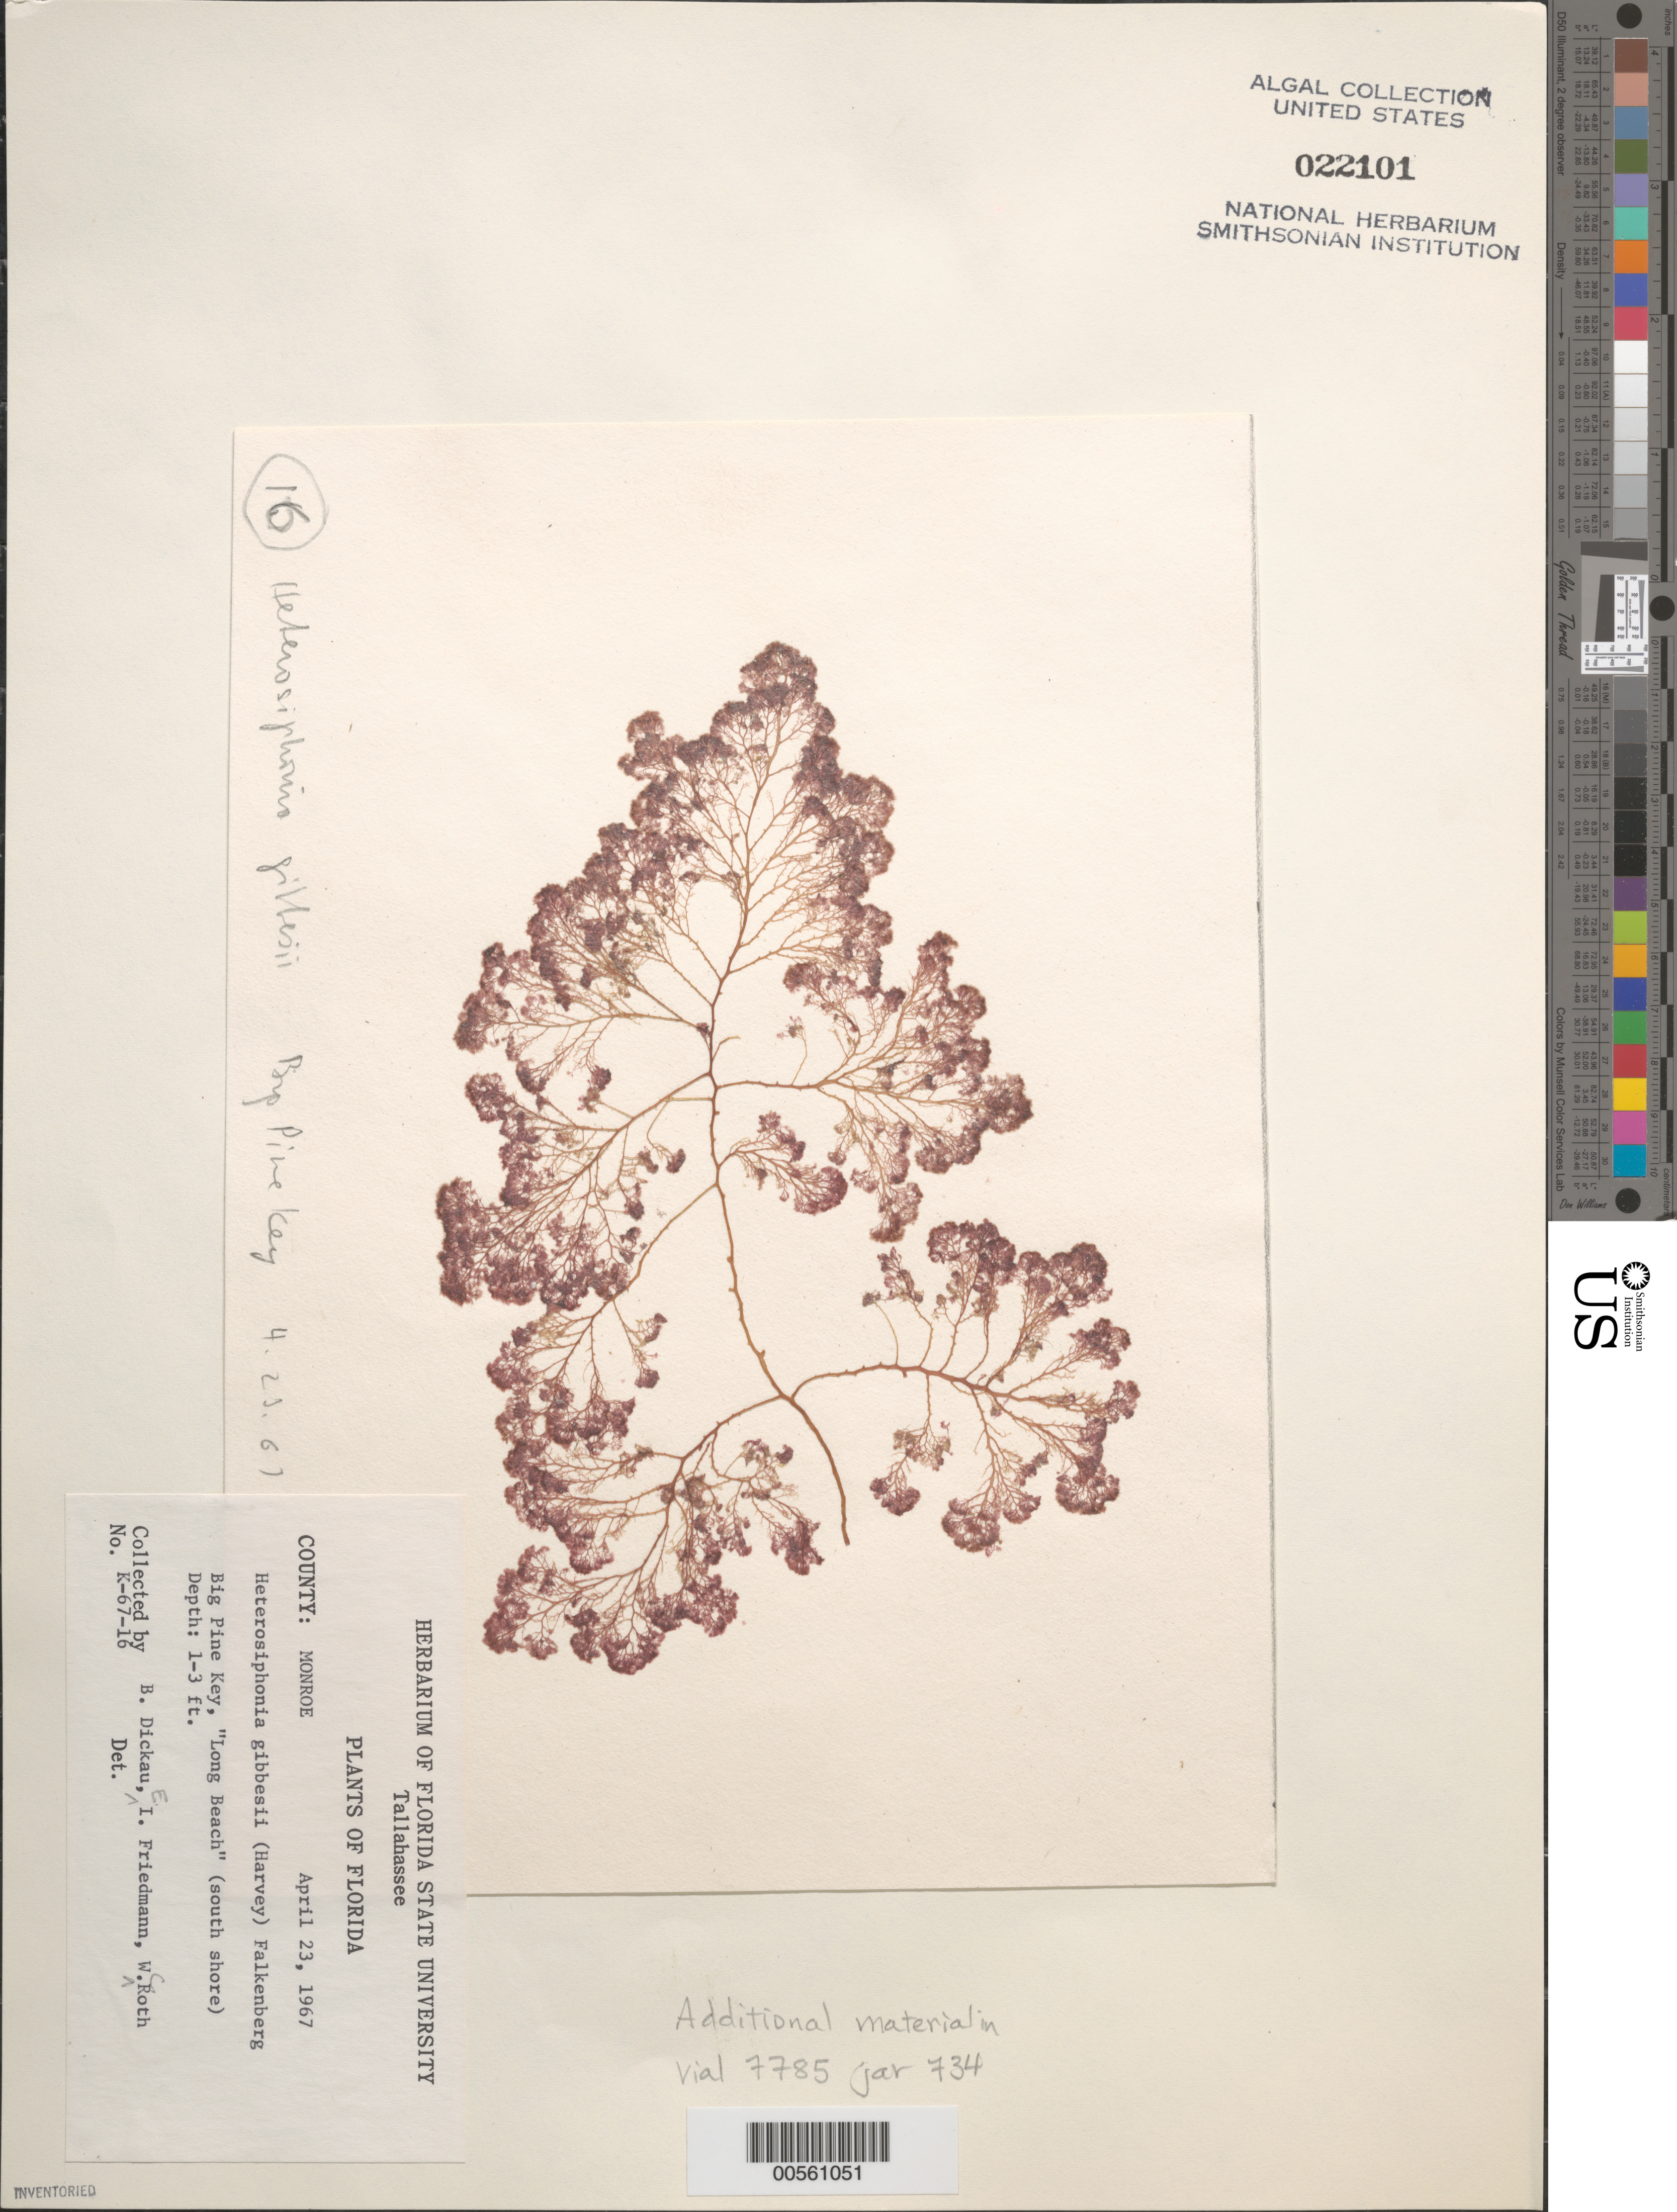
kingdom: Plantae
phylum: Rhodophyta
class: Florideophyceae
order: Ceramiales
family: Dasyaceae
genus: Heterosiphonia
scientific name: Heterosiphonia gibbesii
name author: (Harv.)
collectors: B. Dickau, E. Friedmann & W. C. Roth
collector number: K-67-16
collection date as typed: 23 Apr 1967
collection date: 1967-04-23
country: United States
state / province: Florida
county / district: Monroe County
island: Big Pine Key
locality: Long Beach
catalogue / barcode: US 22101